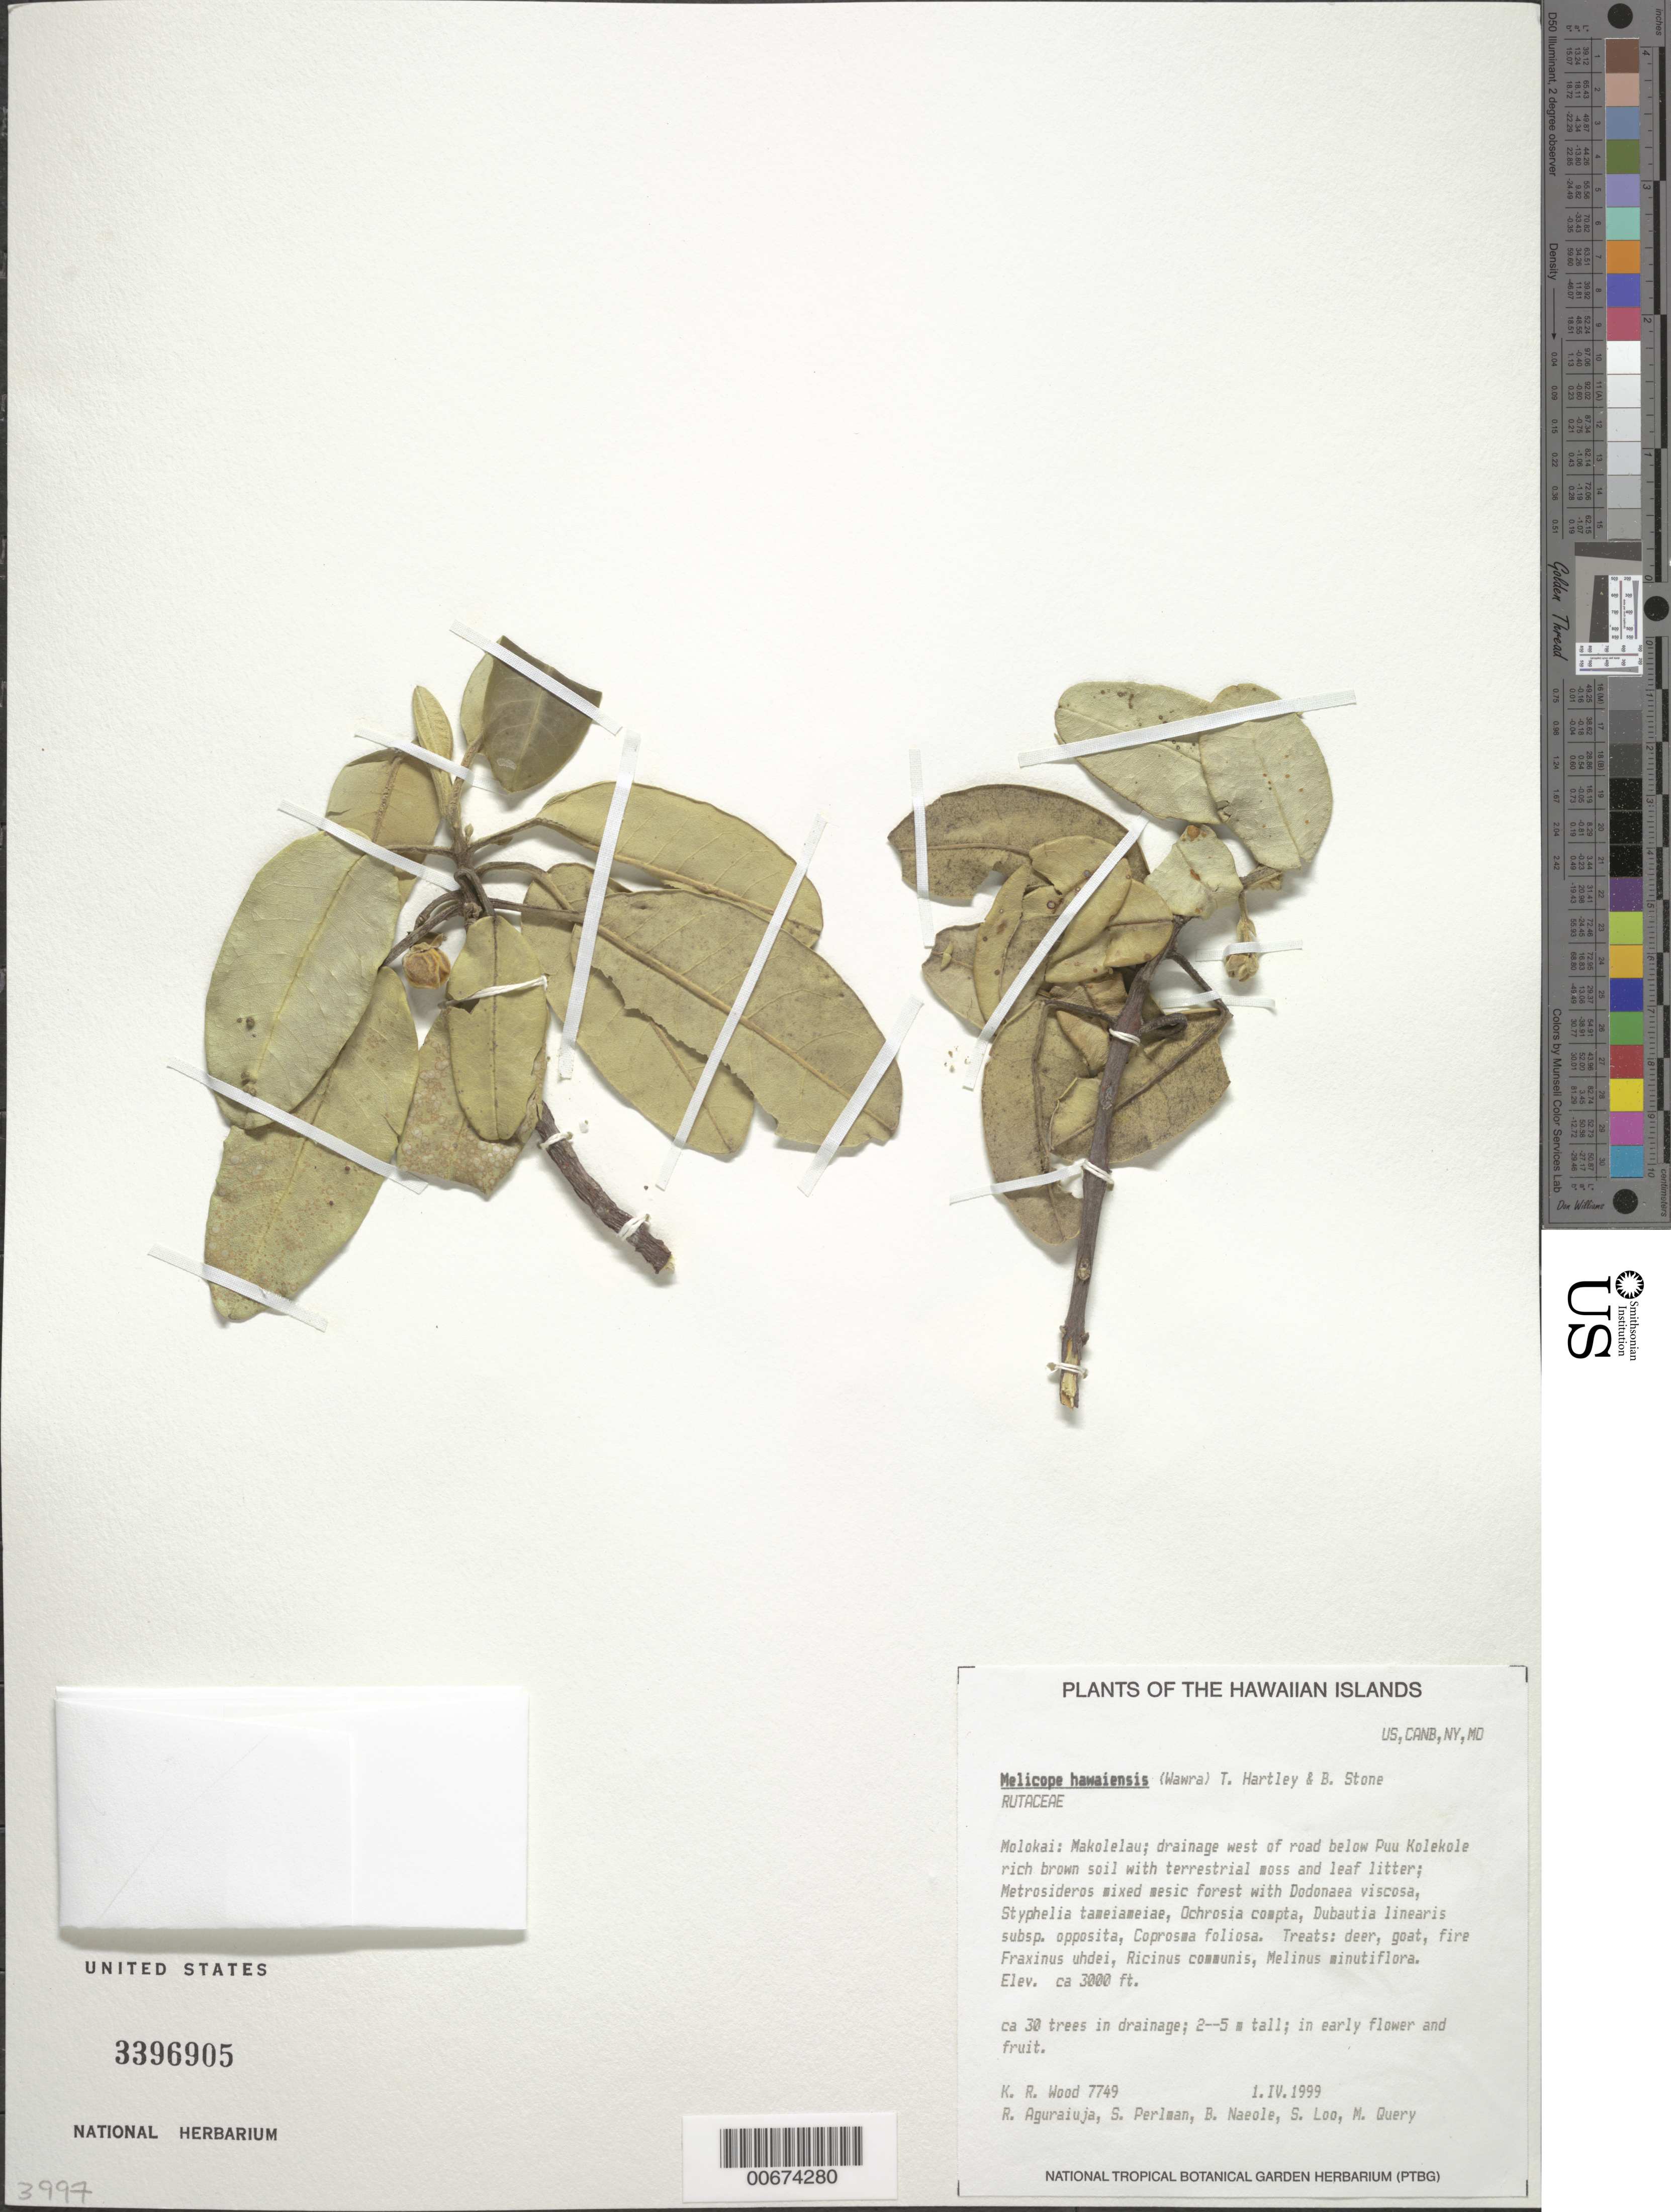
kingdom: Plantae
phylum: Tracheophyta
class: Magnoliopsida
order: Sapindales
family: Rutaceae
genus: Melicope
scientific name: Melicope hawaiensis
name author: (Wawra) T.G. Hartley & B.C. Stone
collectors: K. R. Wood, R. Aguraiuja, S. P. Perlman, B. Naeole, S. Loo & M. Query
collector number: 7749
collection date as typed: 1 Apr 1999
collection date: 1999-04-01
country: United States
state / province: Hawaii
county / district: Maui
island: Moloka'i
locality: Makolelau; drainage west of road below Puu Kolekole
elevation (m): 914.4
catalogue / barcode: US 3396905